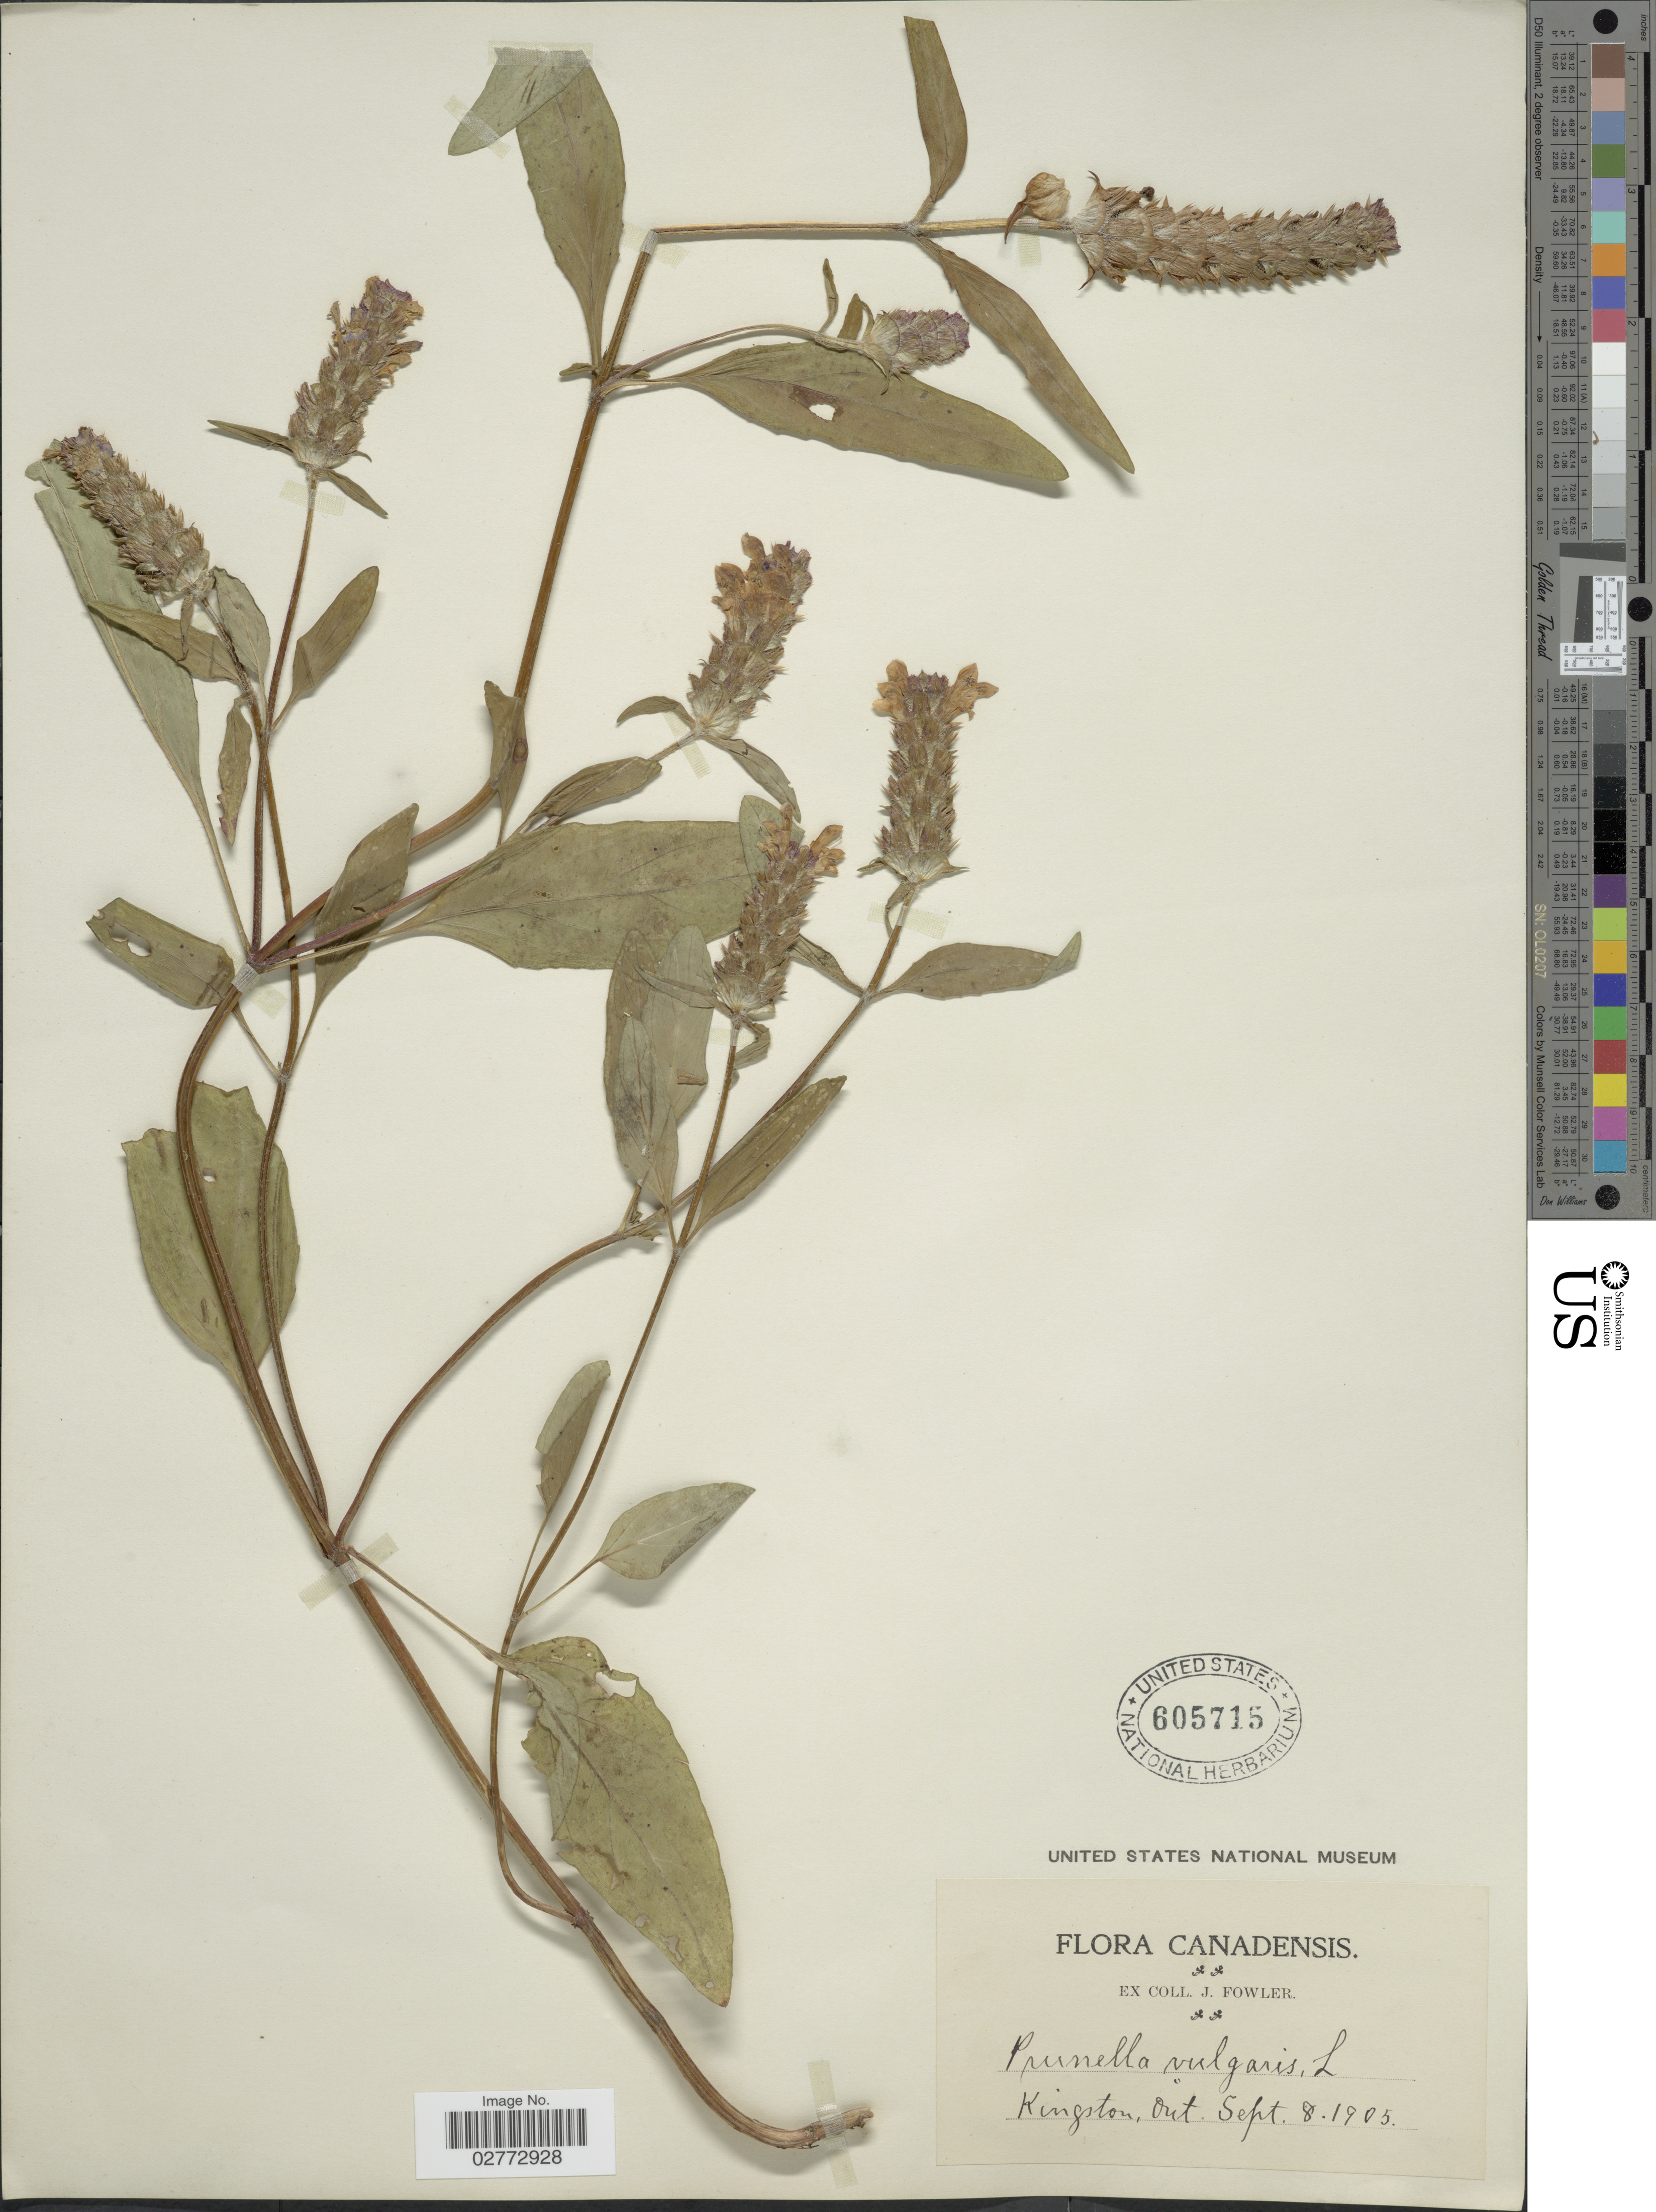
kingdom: Plantae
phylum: Tracheophyta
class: Magnoliopsida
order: Lamiales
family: Lamiaceae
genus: Prunella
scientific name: Prunella vulgaris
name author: L.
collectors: J. P. Fowler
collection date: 1905-09-08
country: Canada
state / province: Ontario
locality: Kingston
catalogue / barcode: US 605715